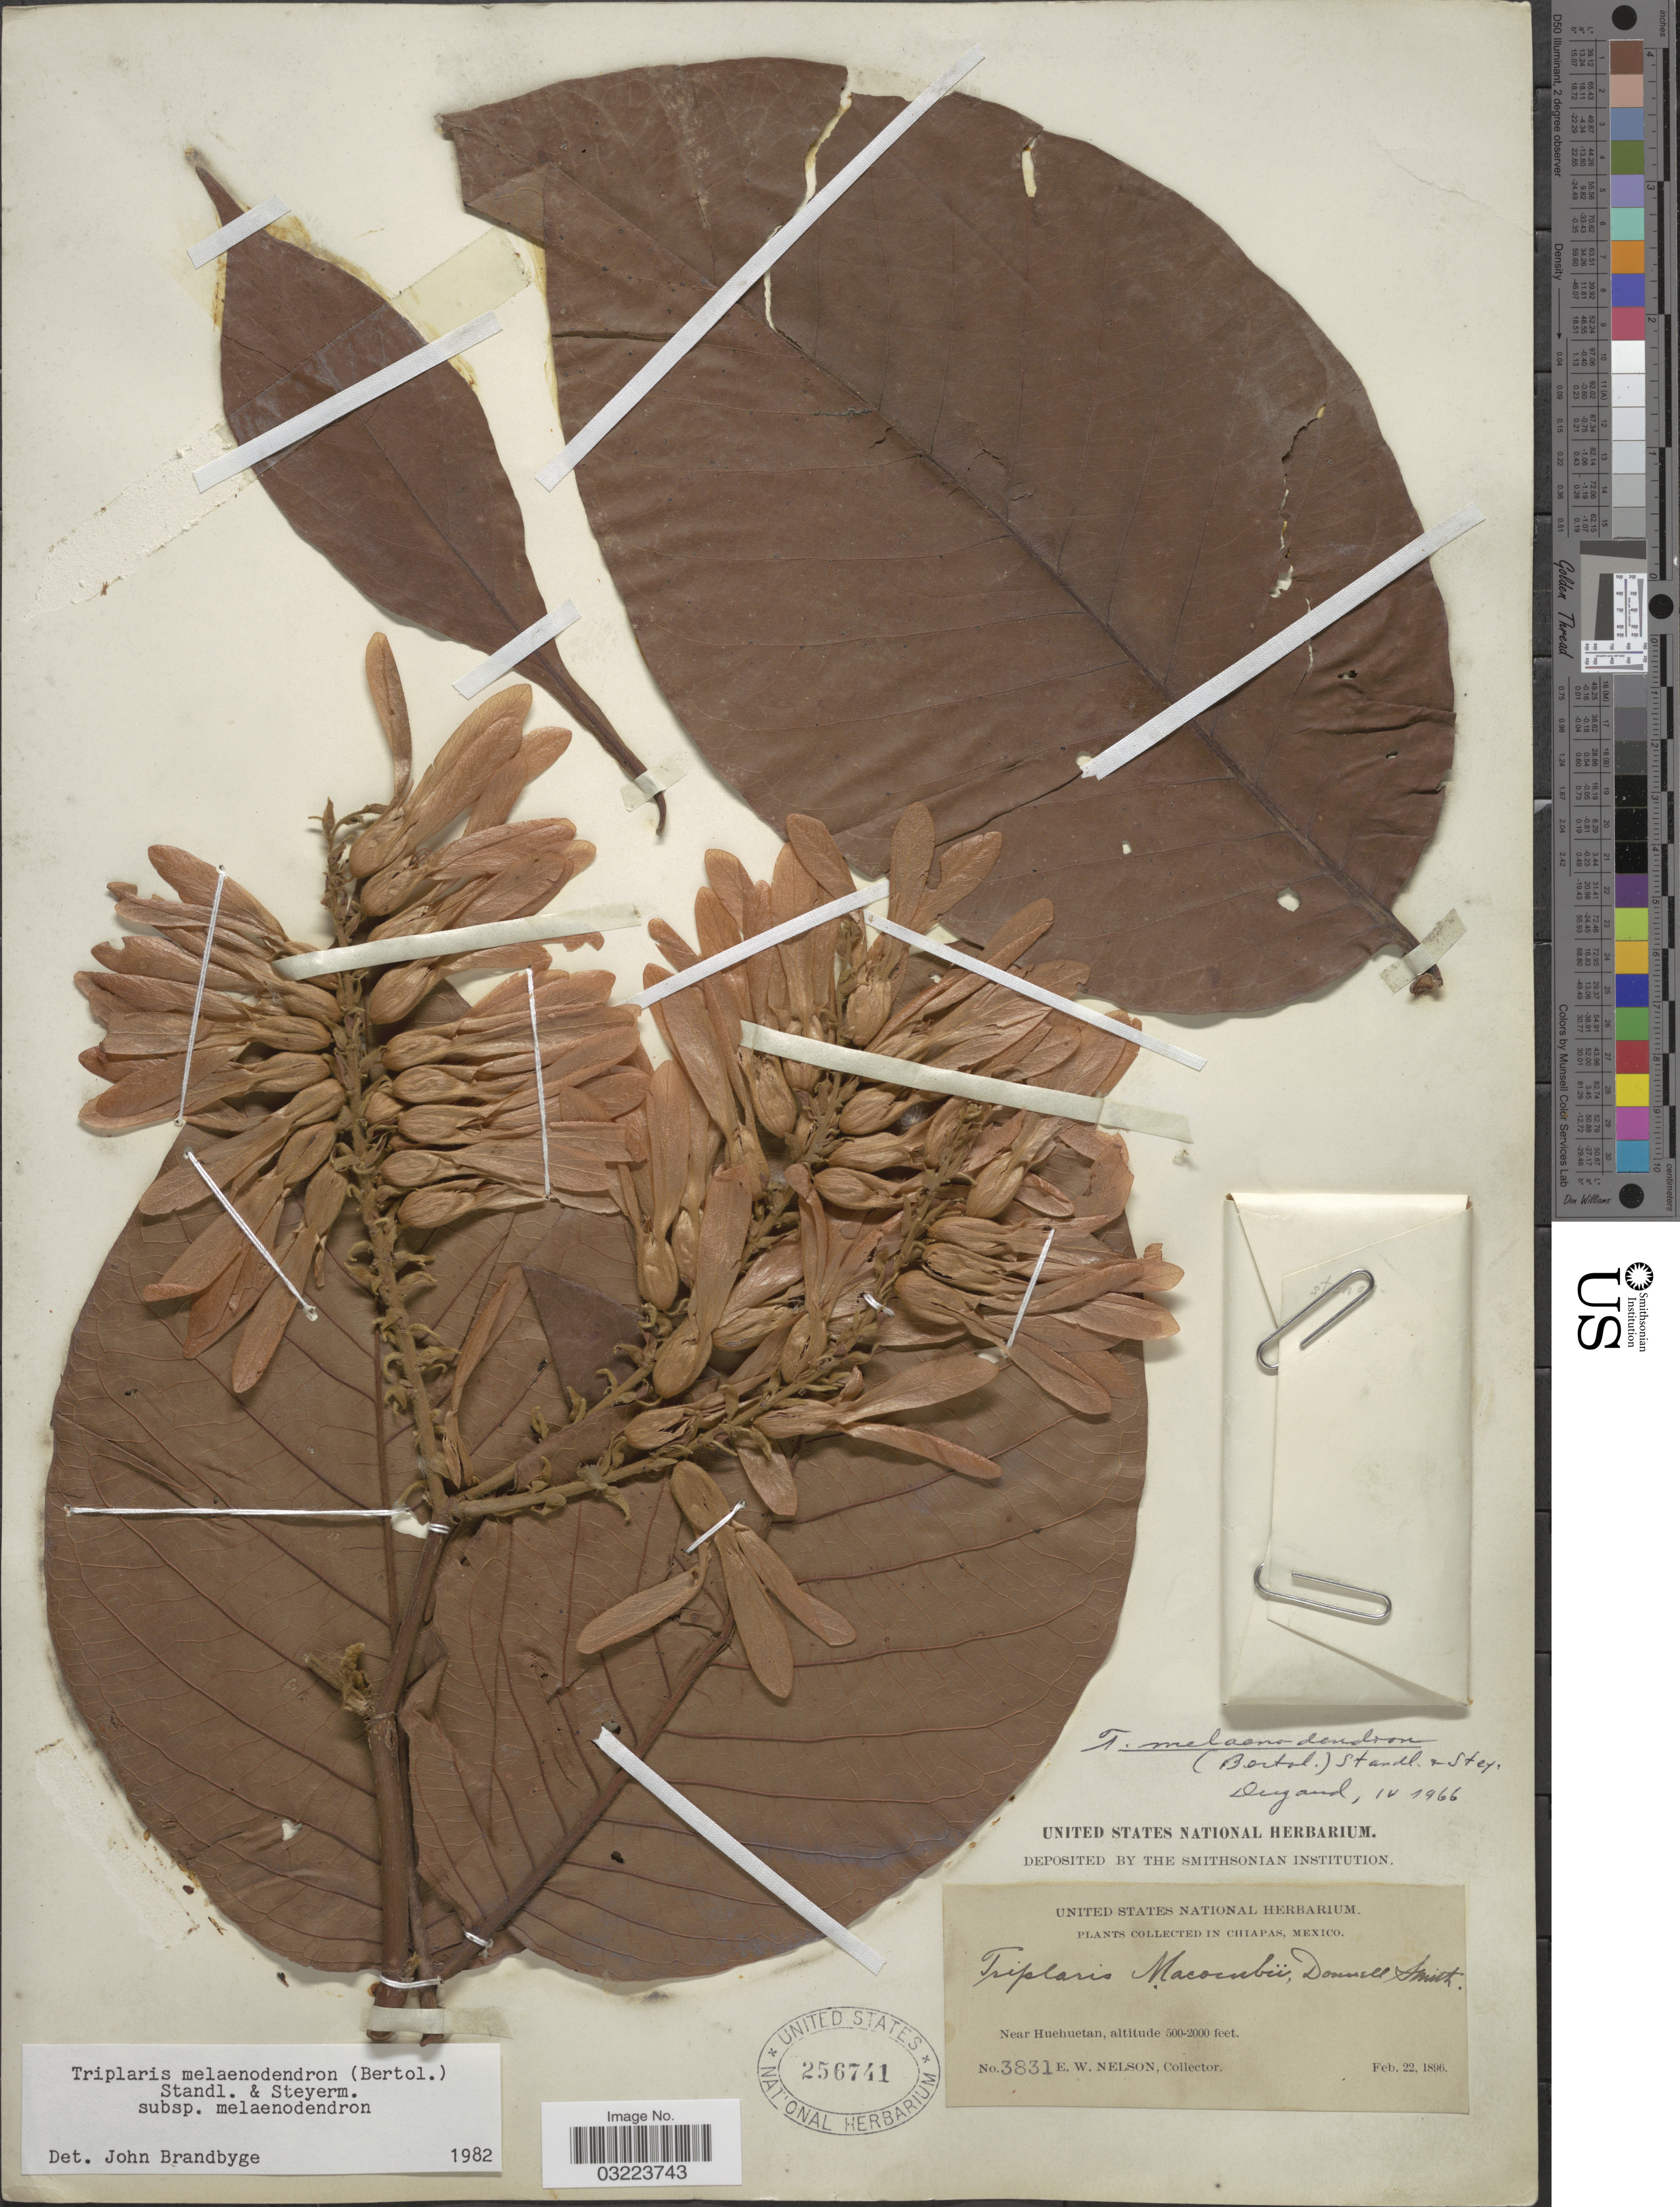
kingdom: Plantae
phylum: Tracheophyta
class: Magnoliopsida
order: Caryophyllales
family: Polygonaceae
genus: Triplaris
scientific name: Triplaris melaenodendron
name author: (Bertol.) Standl. & Steyerm.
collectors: E. W. Nelson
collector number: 3831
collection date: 1896-02-22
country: Mexico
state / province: Chiapas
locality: Near Huehuetan.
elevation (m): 152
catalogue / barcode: US 256741